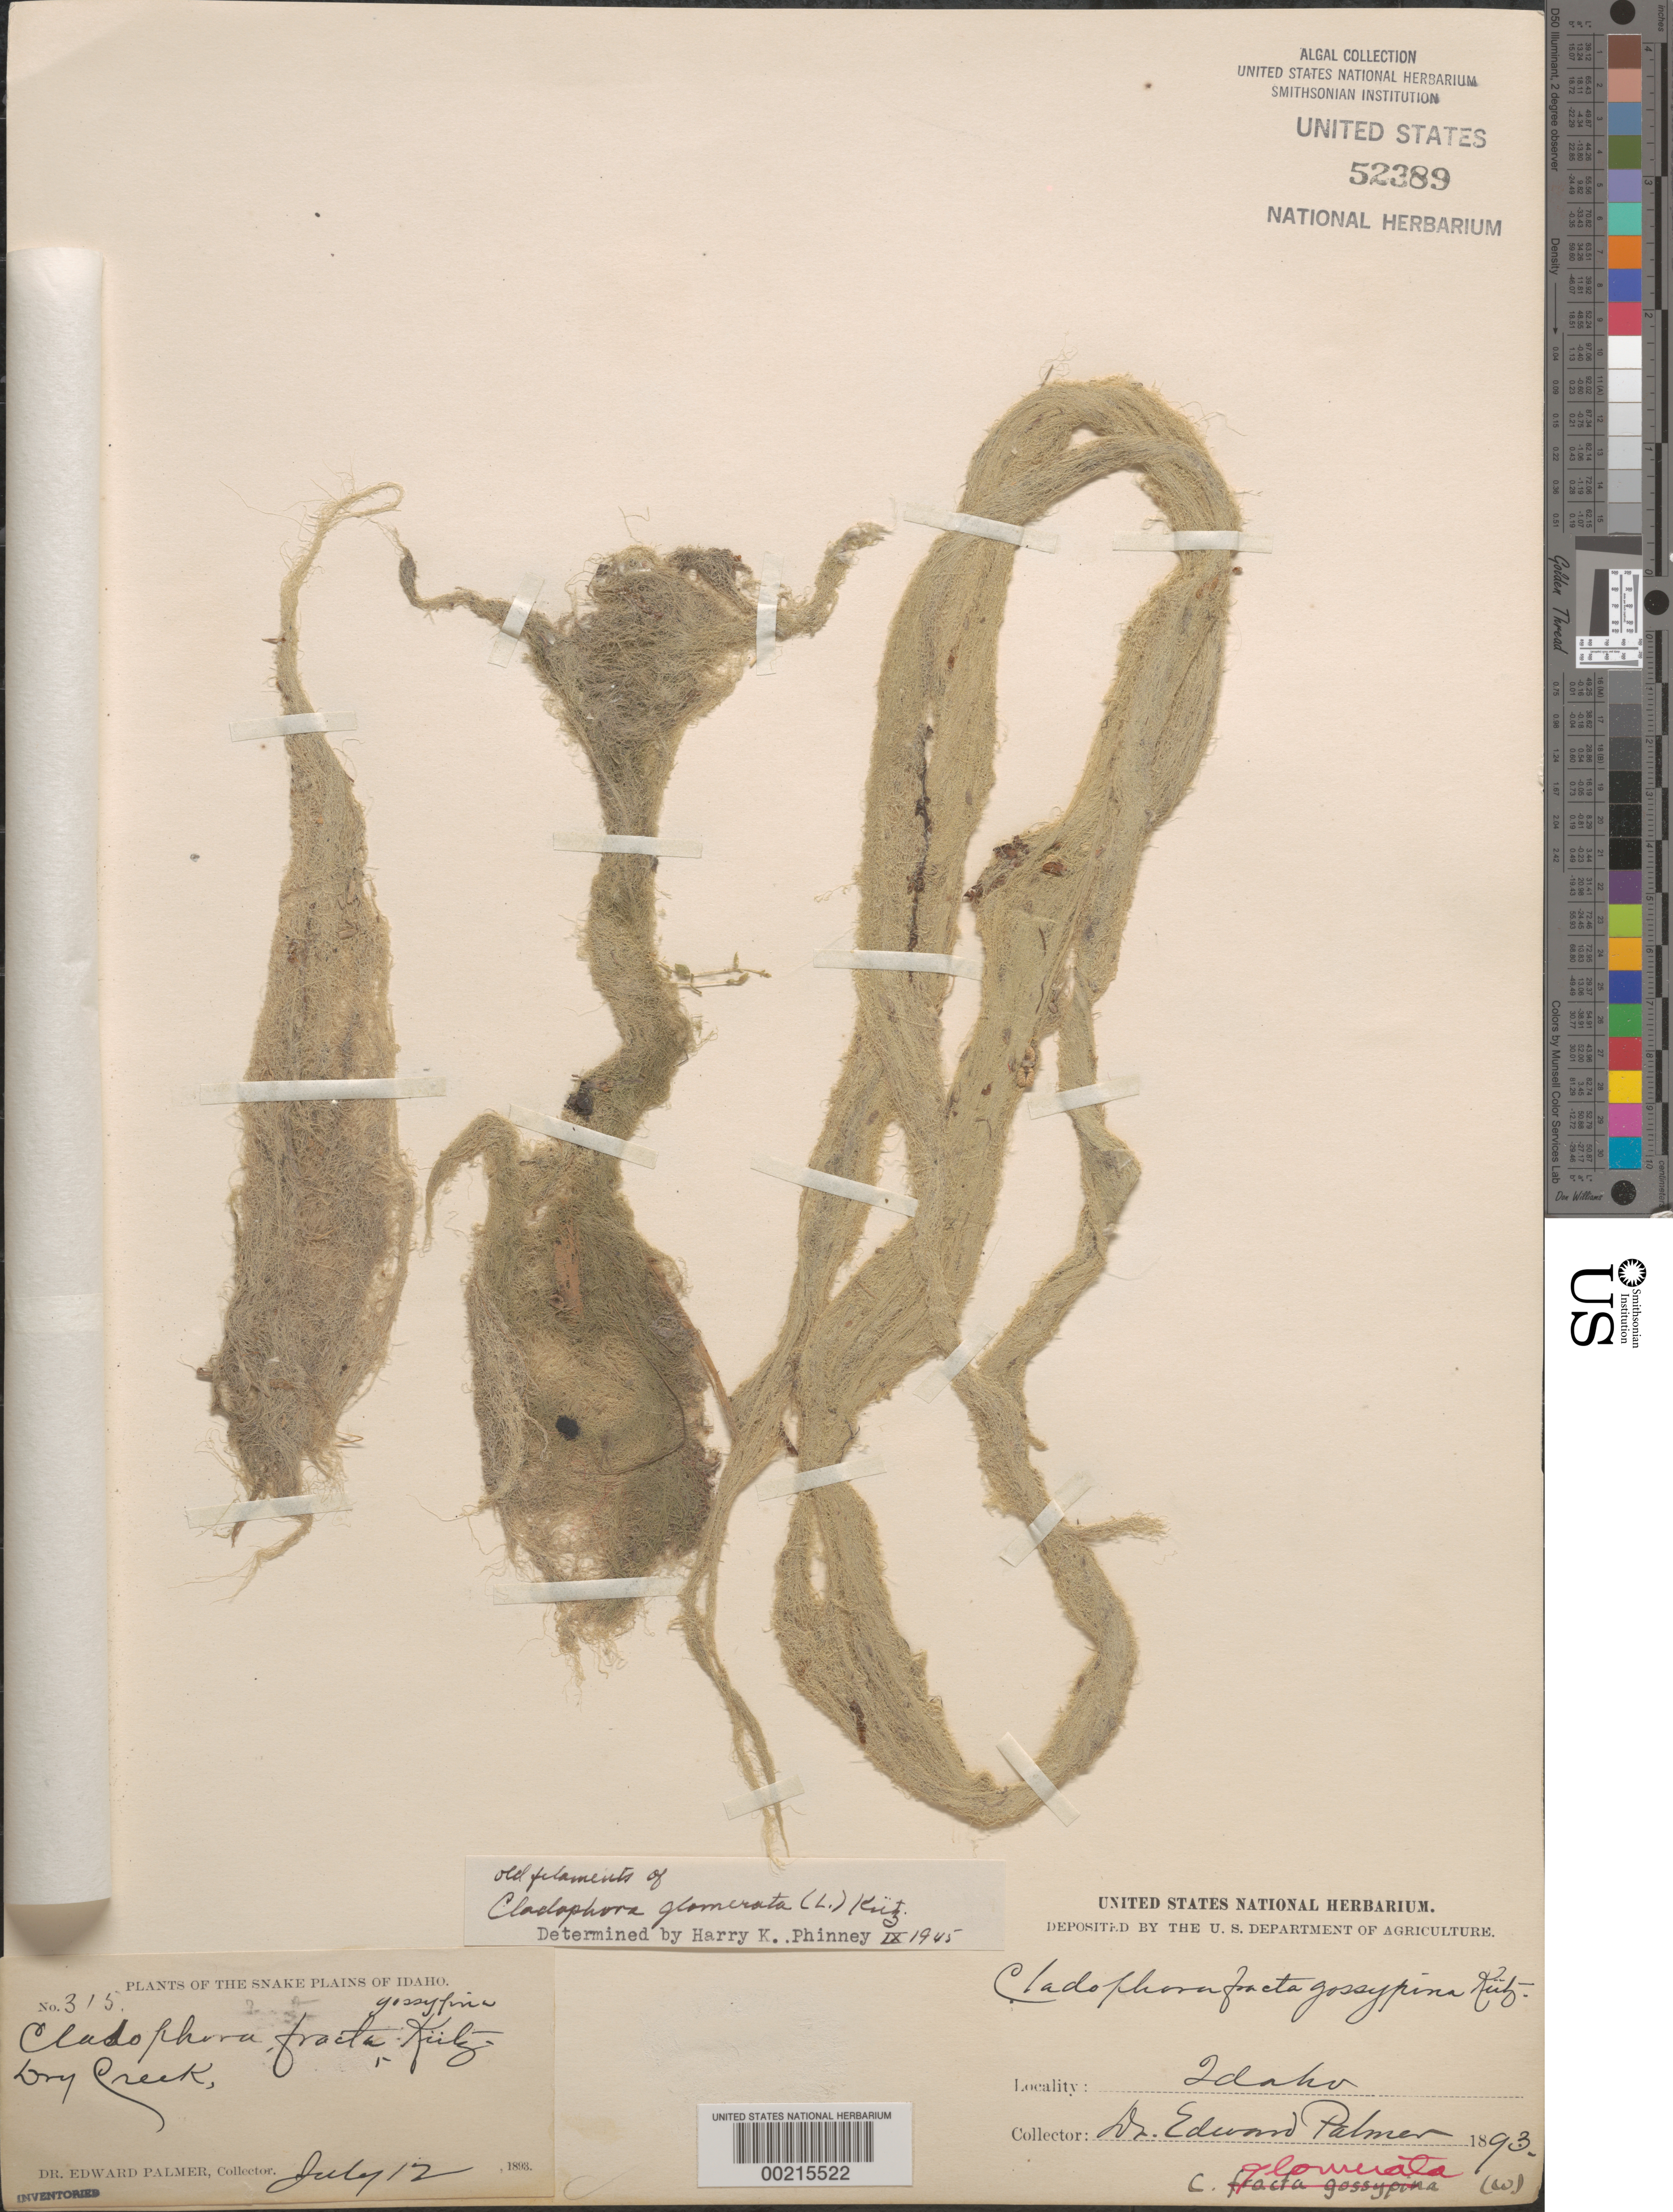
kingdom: Plantae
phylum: Chlorophyta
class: Ulvophyceae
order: Cladophorales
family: Cladophoraceae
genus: Cladophora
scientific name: Cladophora glomerata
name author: (L.) Kütz.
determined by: Phinney, H. K.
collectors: E. Palmer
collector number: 315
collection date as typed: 12 Jul 1893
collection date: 1893-07-12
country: United States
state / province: Idaho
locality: Dry Creek, Snake Plains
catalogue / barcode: US 52389